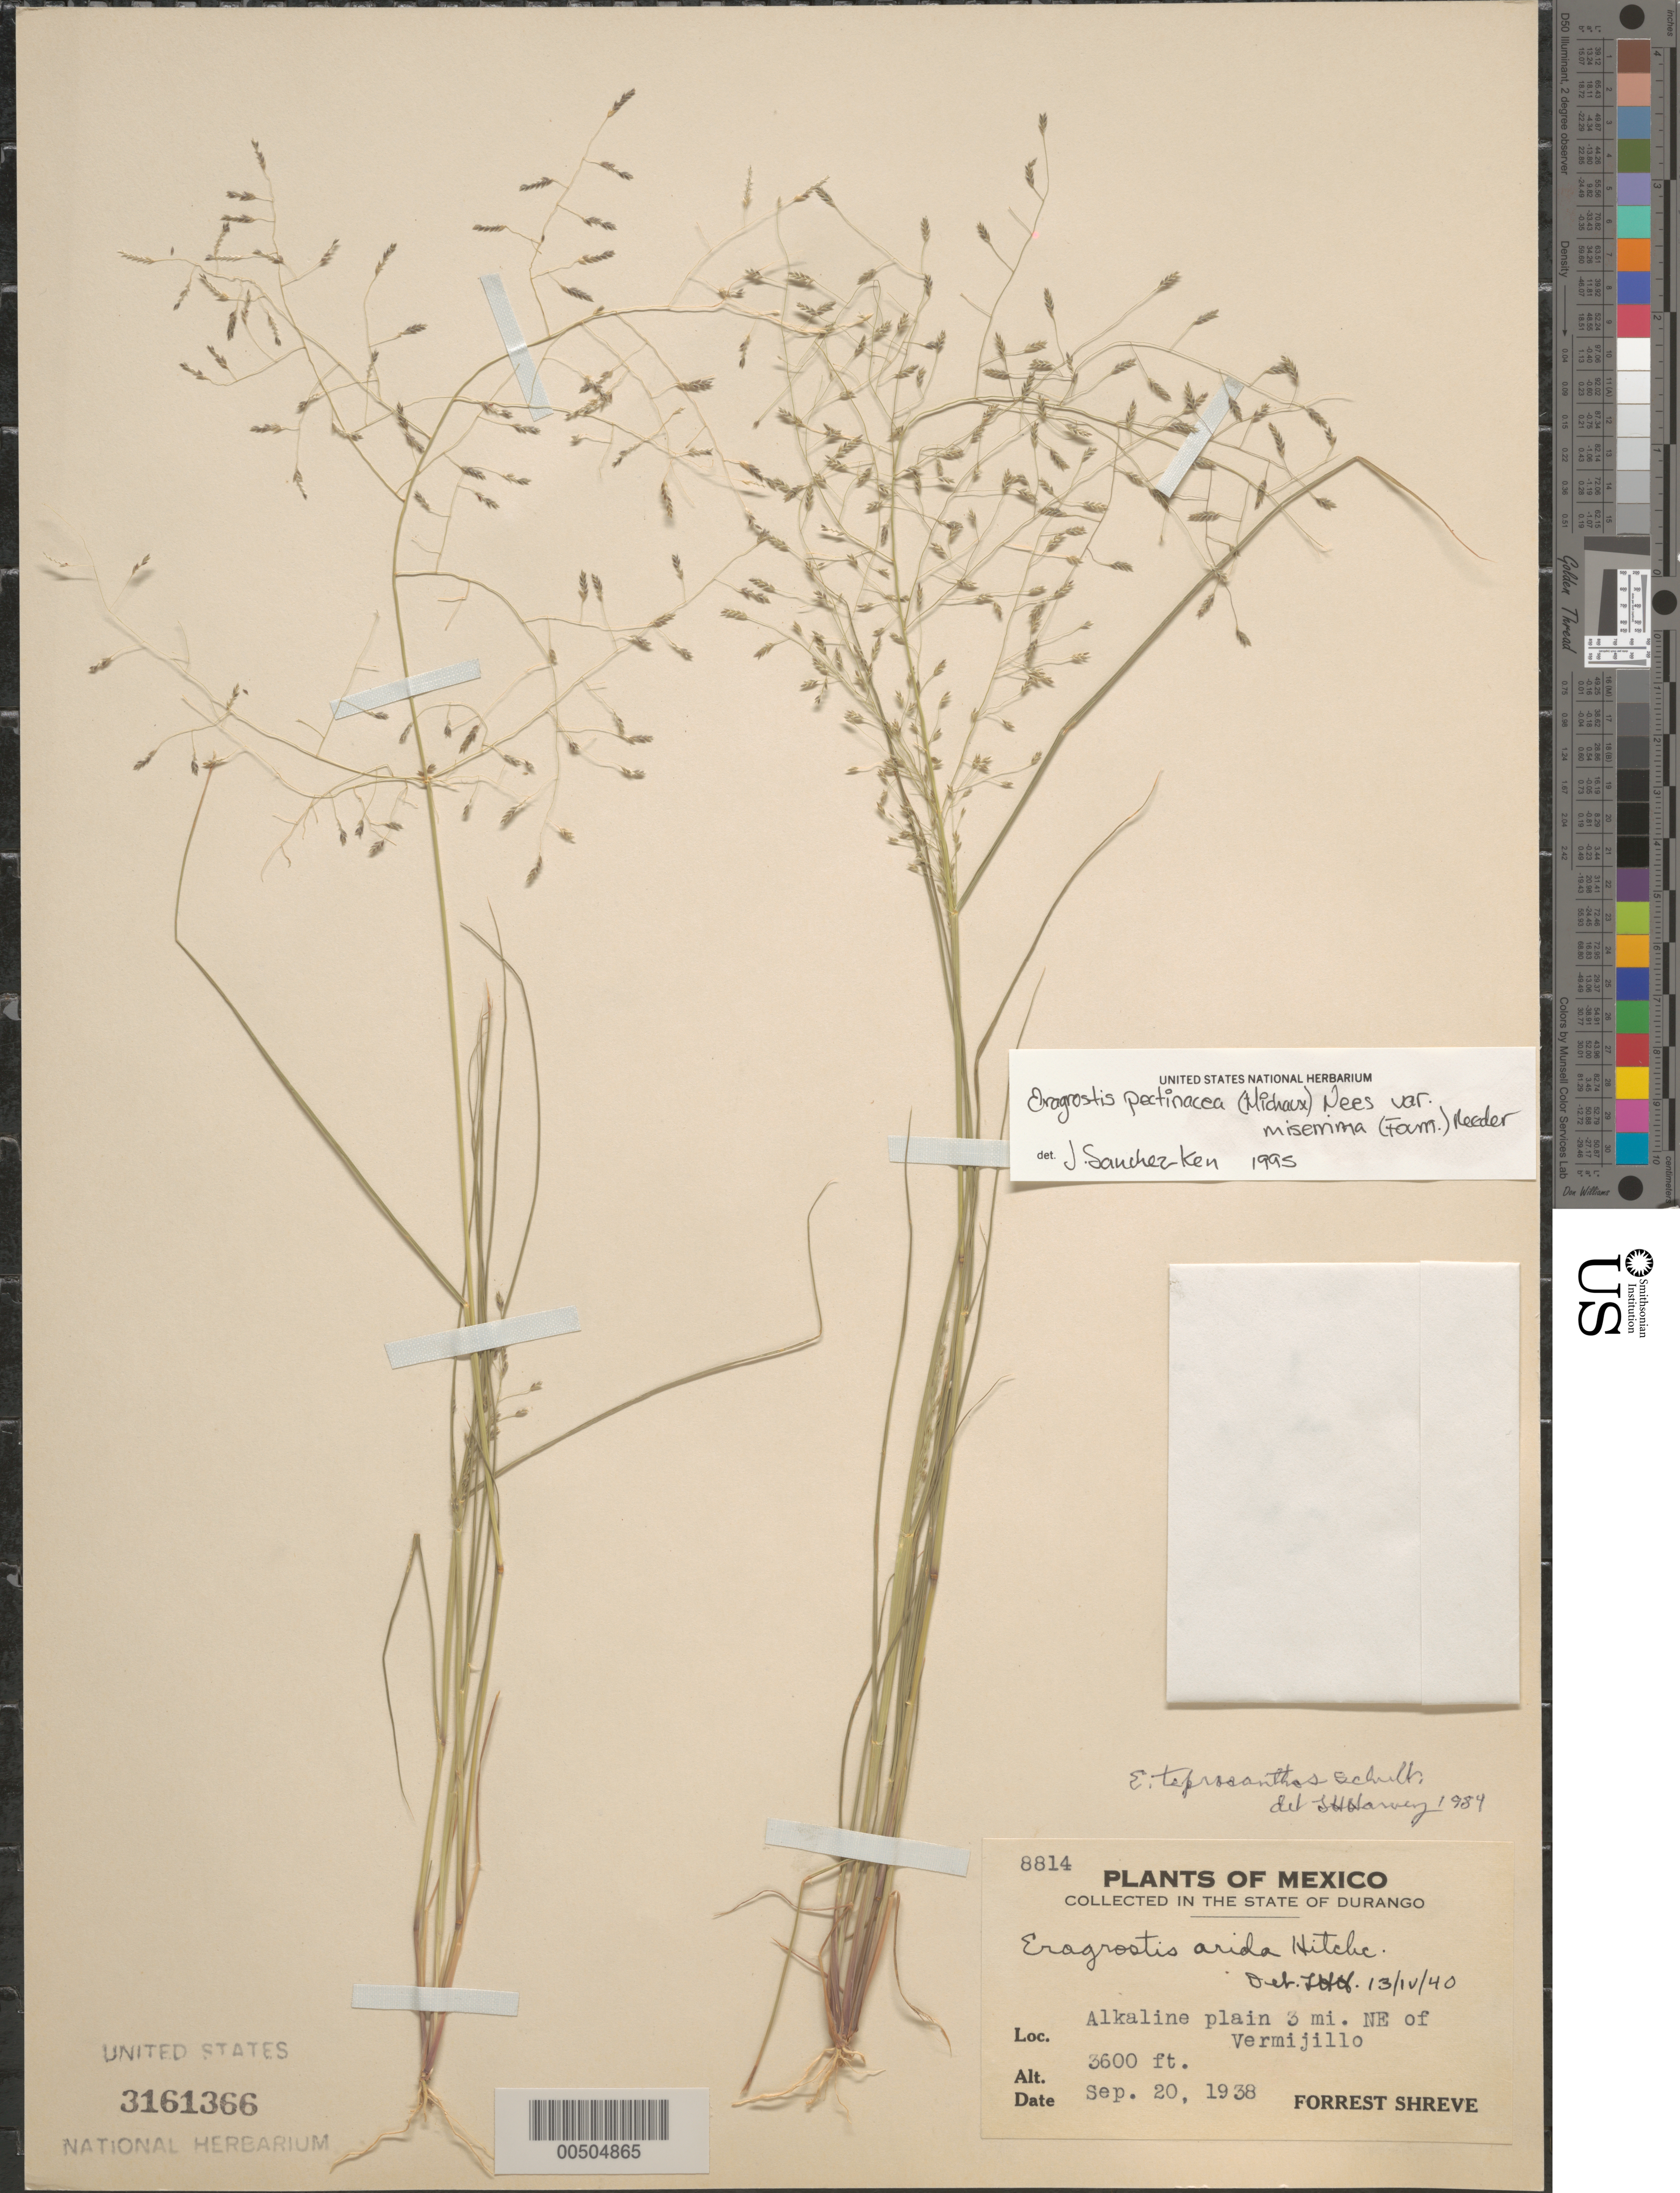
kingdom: Plantae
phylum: Tracheophyta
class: Liliopsida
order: Poales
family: Poaceae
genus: Eragrostis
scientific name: Eragrostis pectinacea var. miserrima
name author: (E. Fourn.) Reeder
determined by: Sánchez-Ken, J. G.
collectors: F. Shreve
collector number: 8814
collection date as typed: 20 Sep 1938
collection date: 1938-09-20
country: Mexico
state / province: Durango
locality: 3 mi NE of Vermijillo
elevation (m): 1097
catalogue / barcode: US 3161366